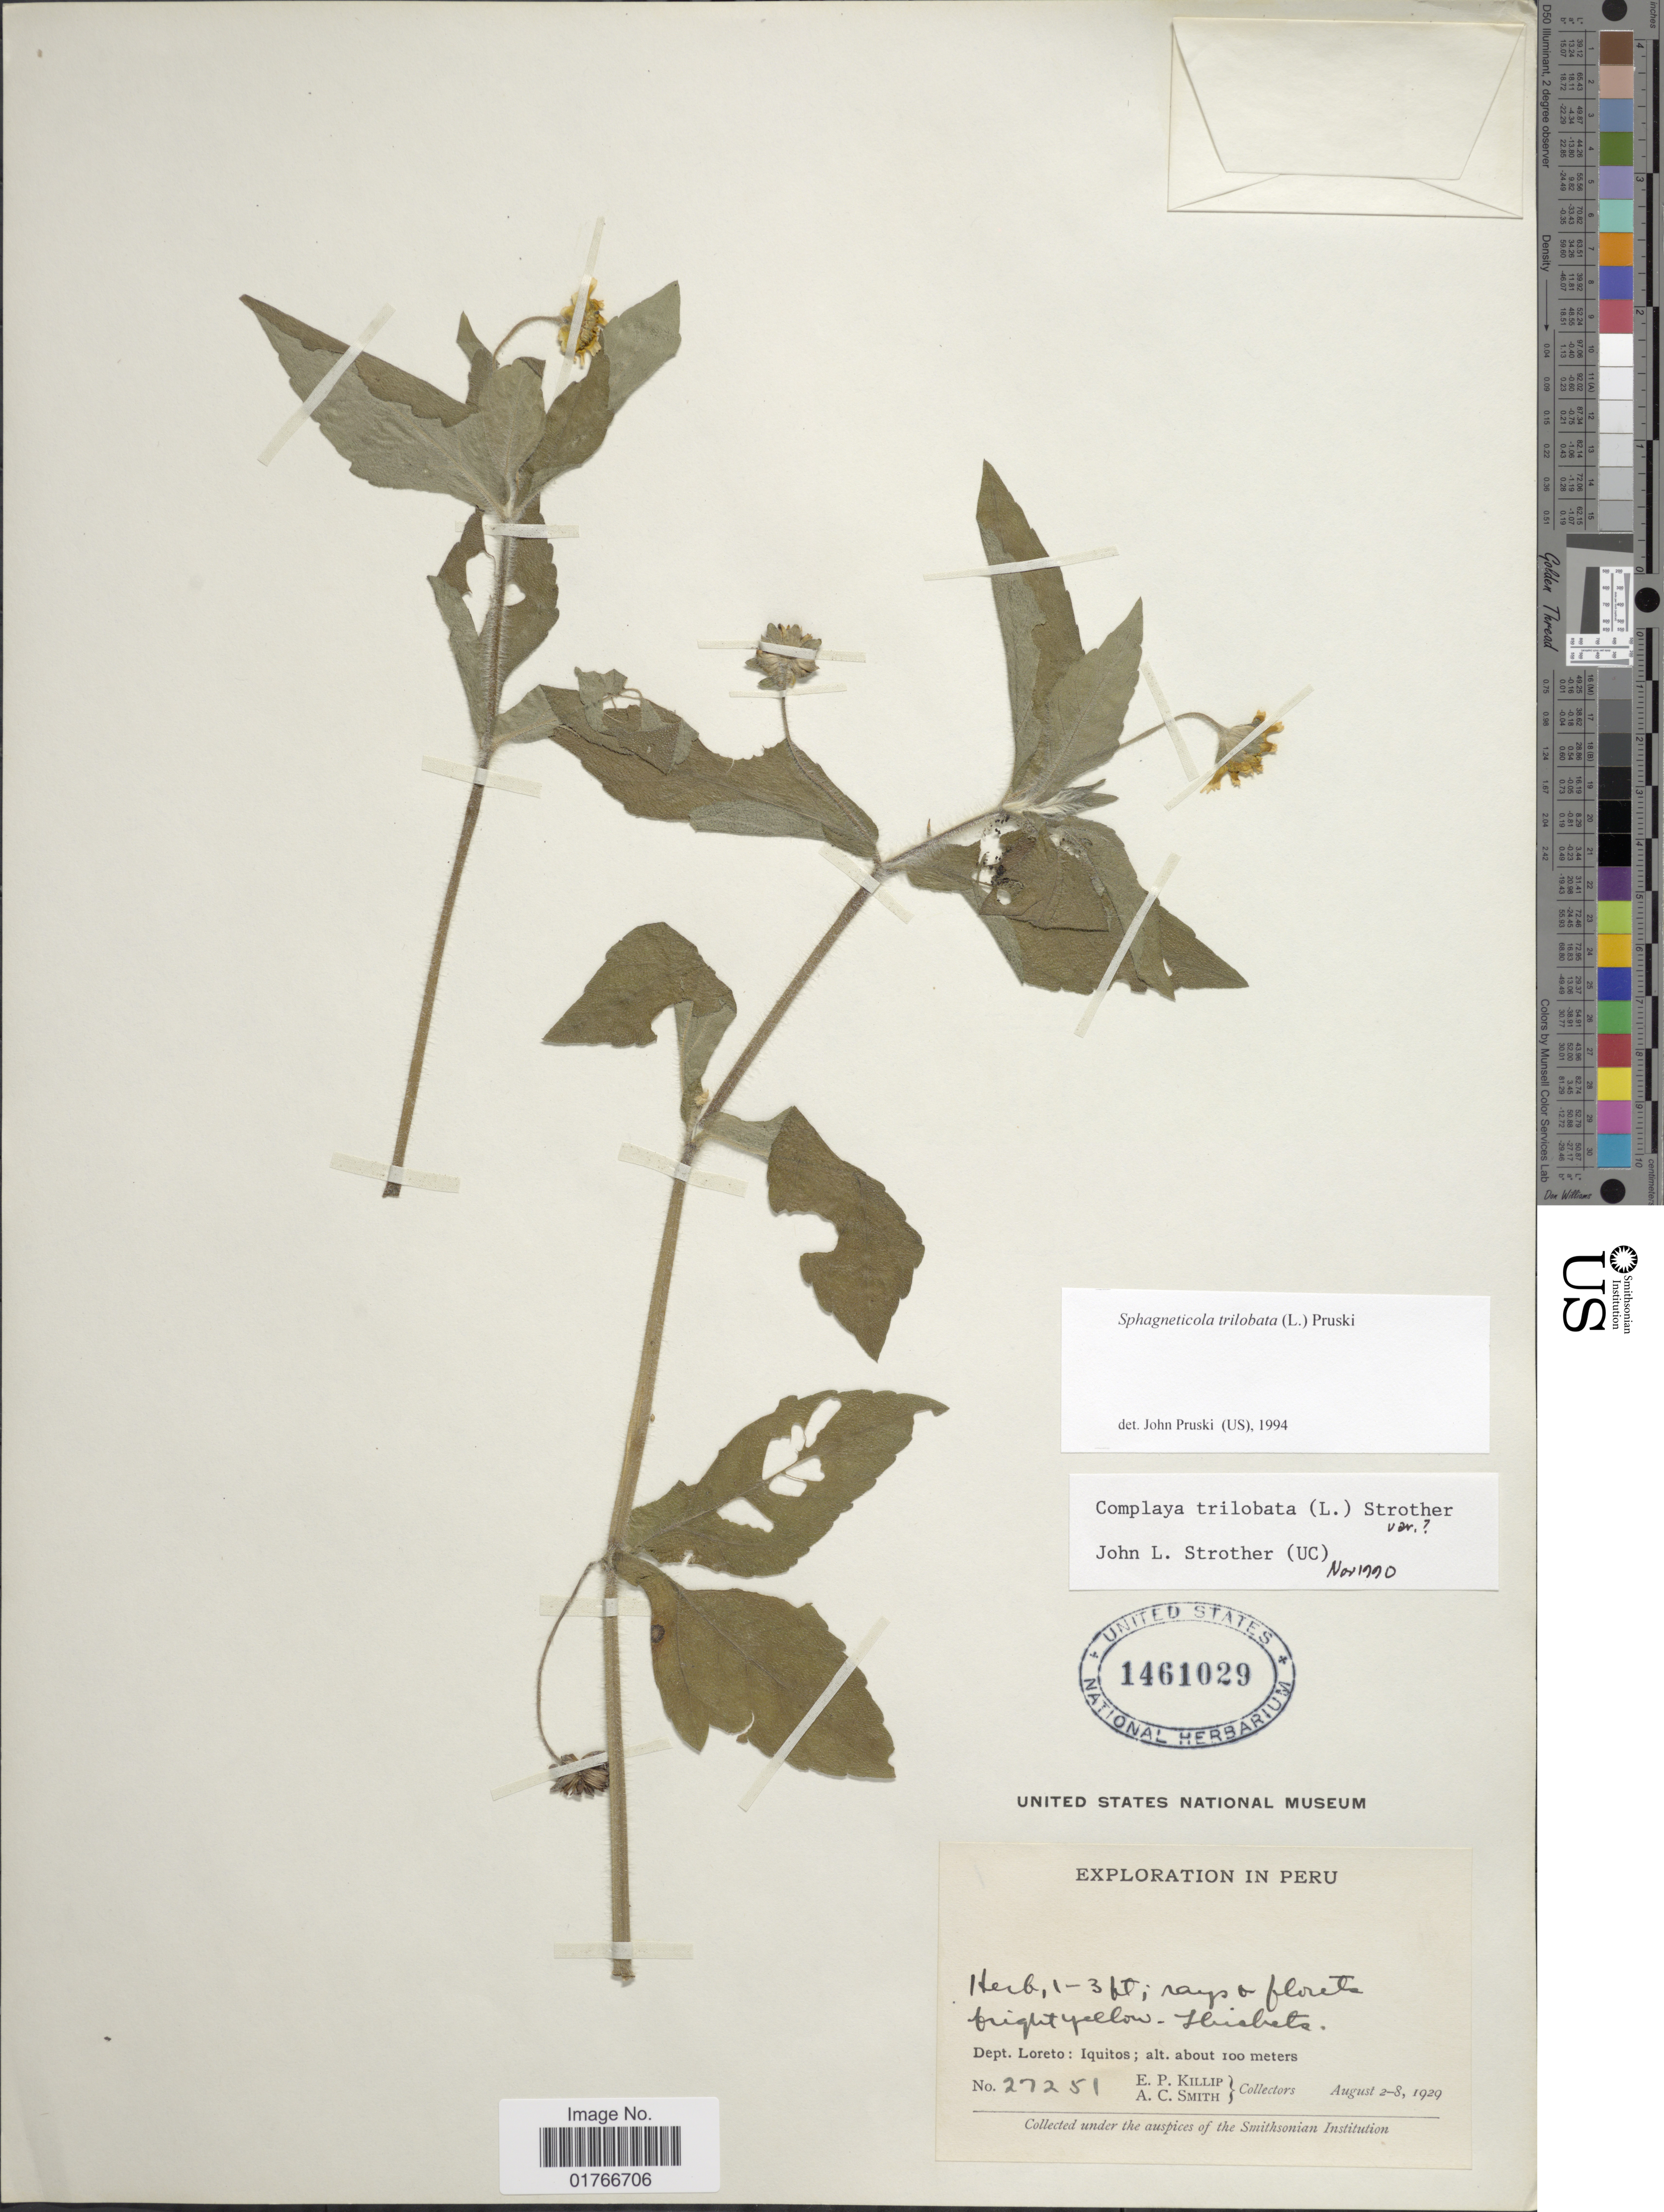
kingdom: Plantae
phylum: Tracheophyta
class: Magnoliopsida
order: Asterales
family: Asteraceae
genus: Sphagneticola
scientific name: Sphagneticola trilobata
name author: (L.) Pruski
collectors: E. P. Killip & A. C. Smith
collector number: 27251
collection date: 1929-08-02/1929-08-08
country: Peru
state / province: Loreto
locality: Iquitos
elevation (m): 100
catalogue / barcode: US 1461029